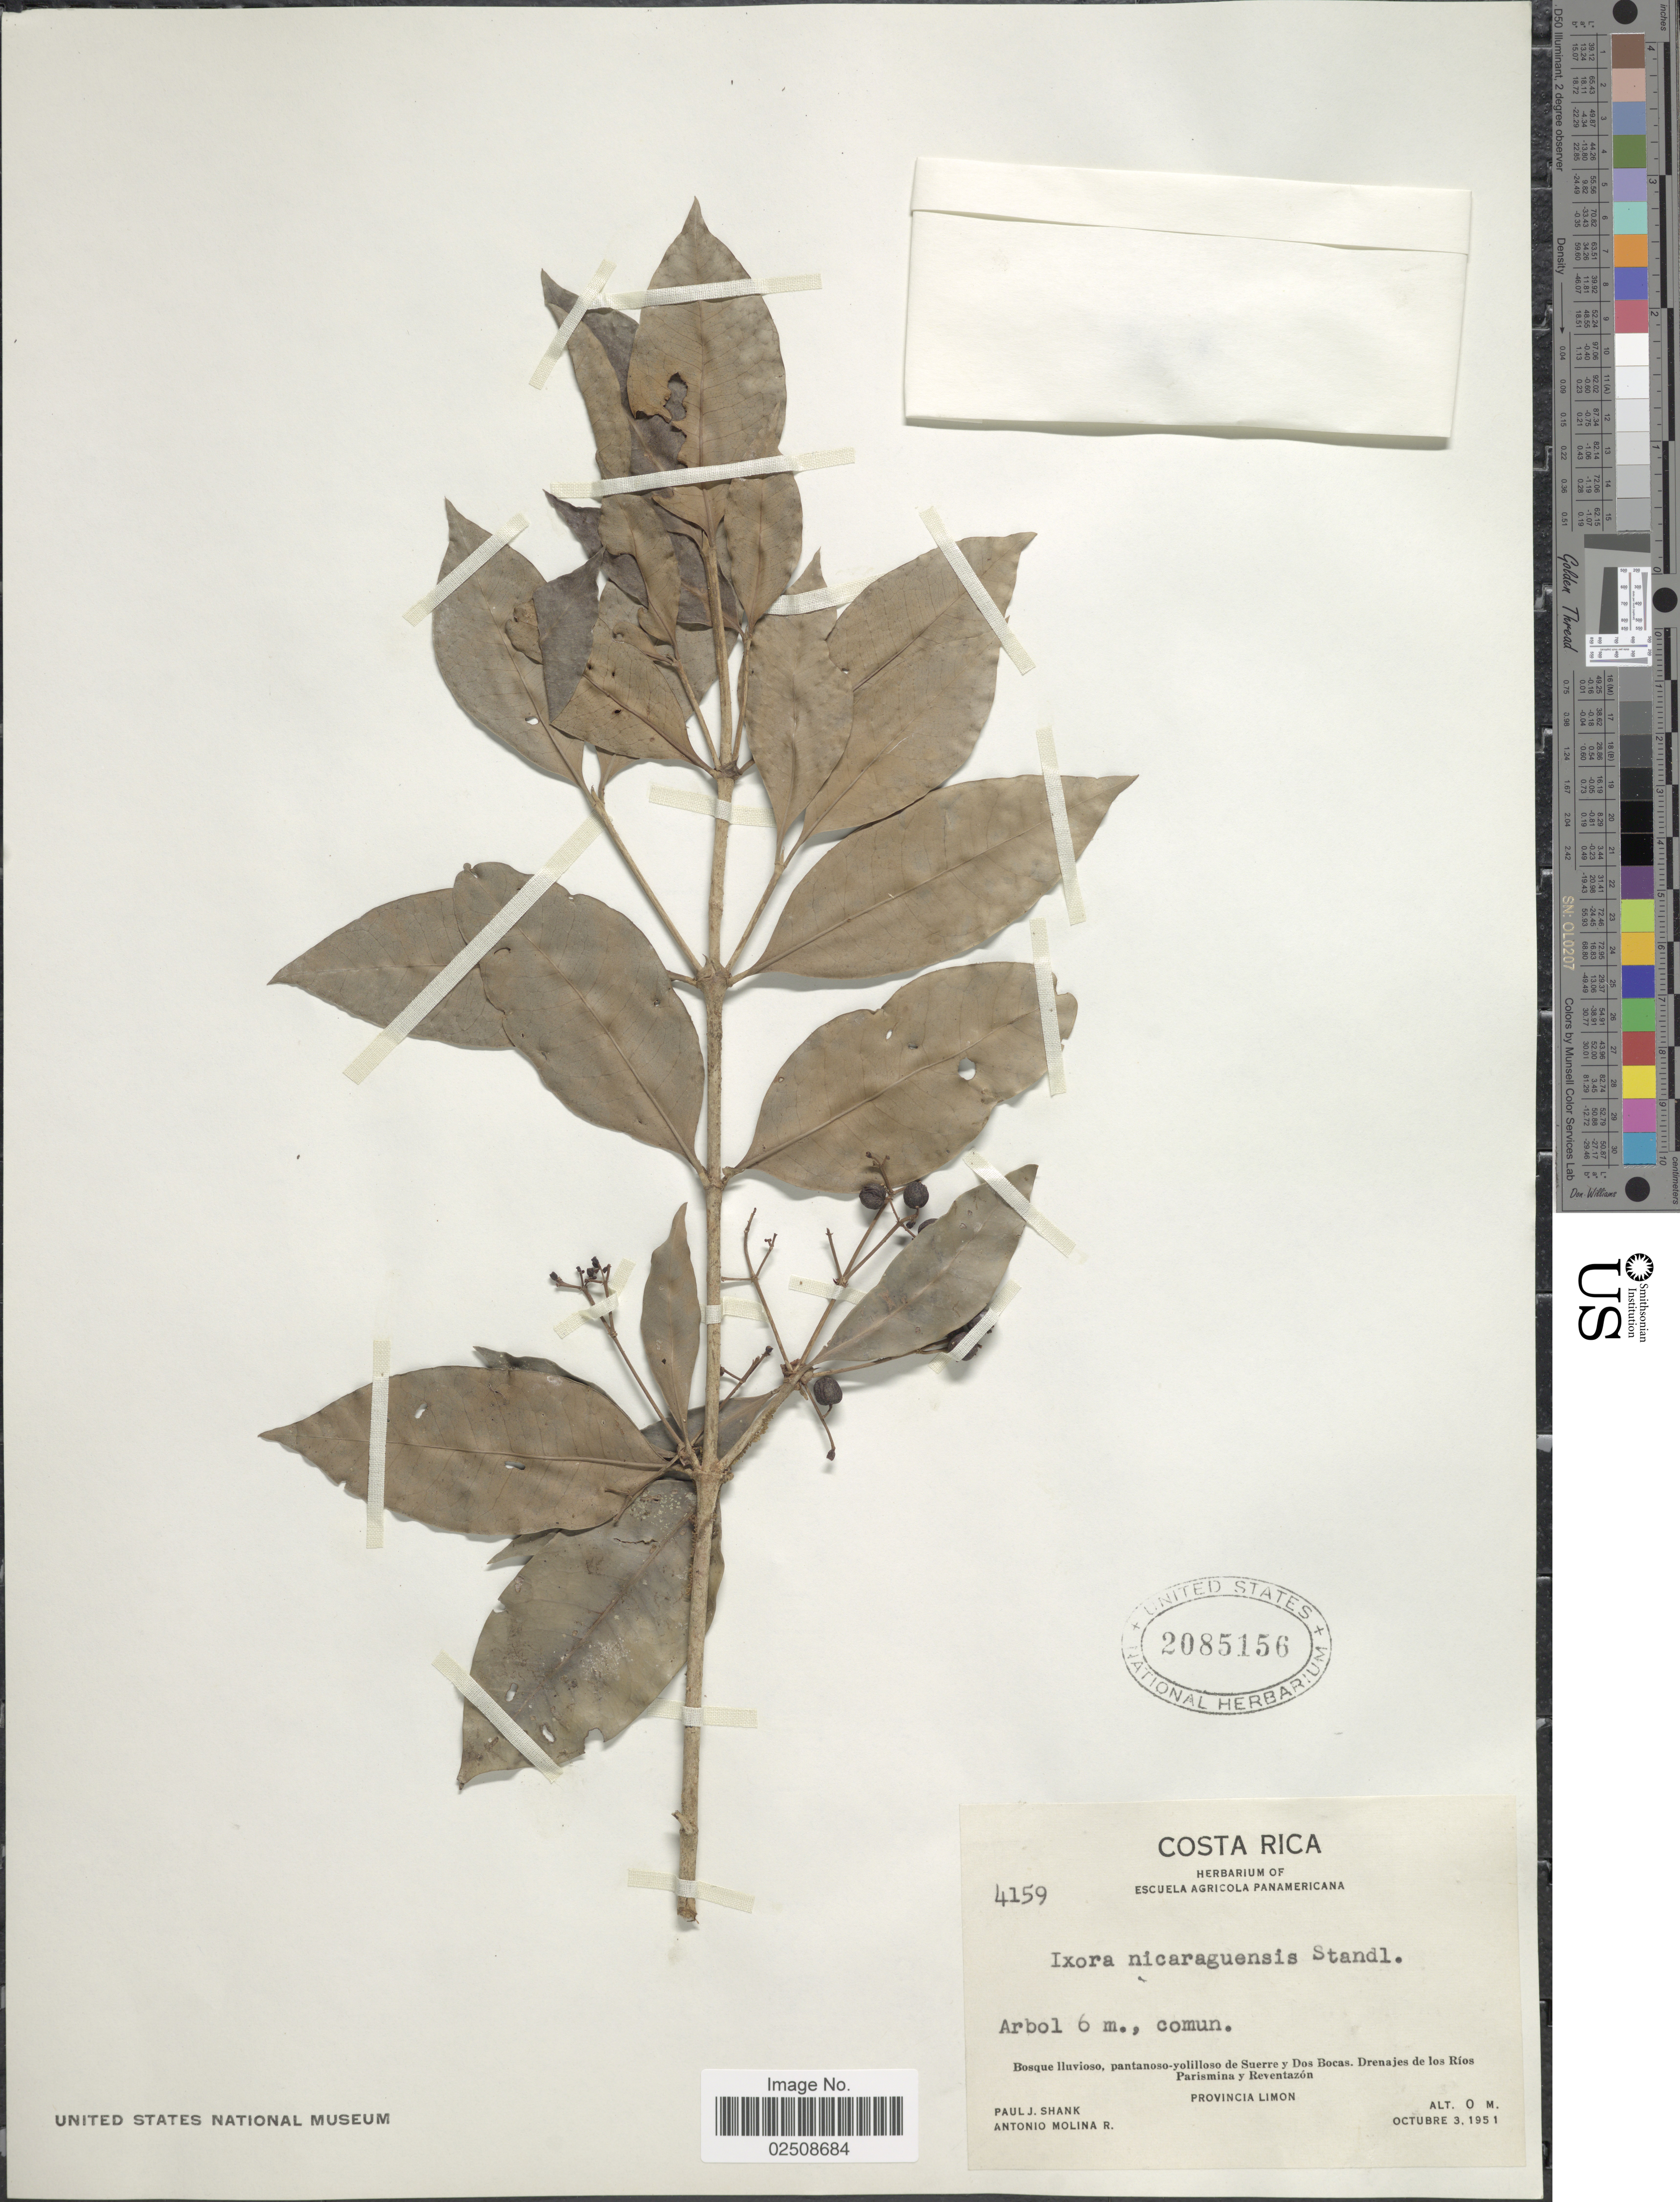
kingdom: Plantae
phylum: Tracheophyta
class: Magnoliopsida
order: Gentianales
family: Rubiaceae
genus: Ixora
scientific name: Ixora nicaraguensis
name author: Wernham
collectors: P. J. Shank & A. Molina R.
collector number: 4159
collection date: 1951-10-03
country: Costa Rica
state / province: Limón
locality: Bosque Iluvioso, pantanoso-yolilloso de Suerre y Dos Bocas. Drenajes de los Rios Parismina y Reventazon. Provincia Limon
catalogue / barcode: US 2085156